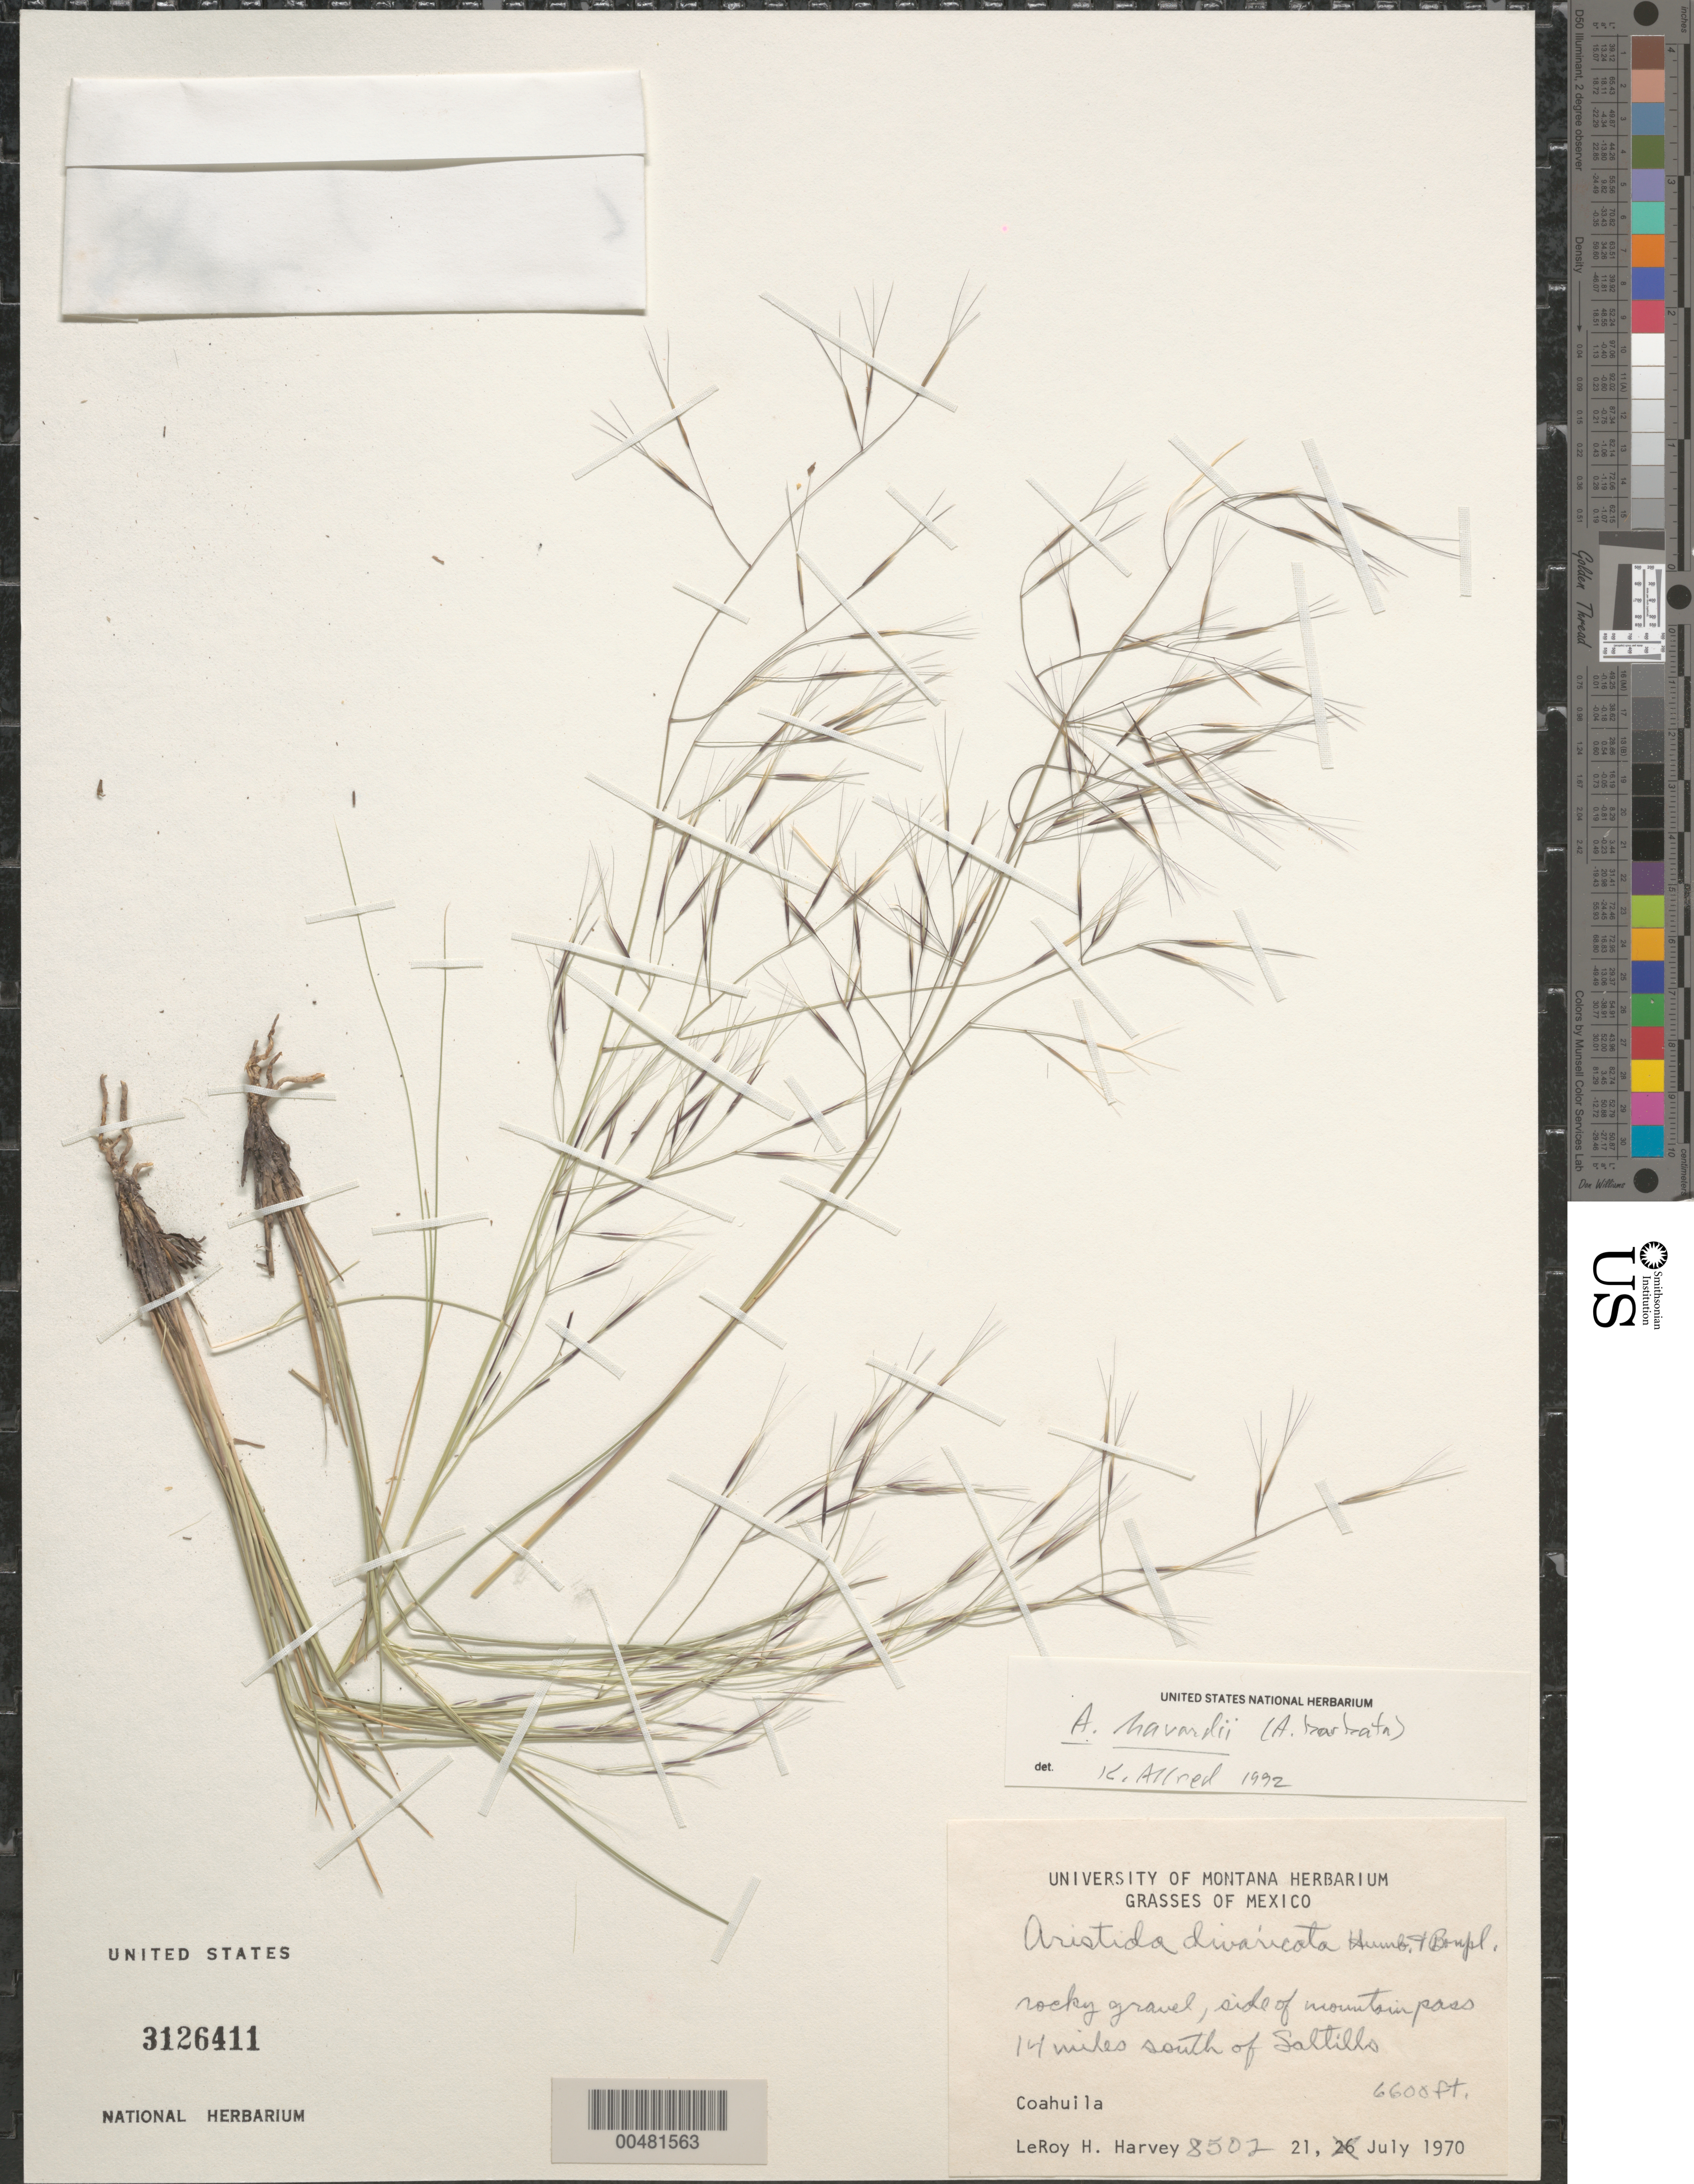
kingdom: Plantae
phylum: Tracheophyta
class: Liliopsida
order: Poales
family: Poaceae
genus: Aristida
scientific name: Aristida havardii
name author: Vasey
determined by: Allred, K.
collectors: L. H. Harvey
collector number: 8502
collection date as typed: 21 Jul 1970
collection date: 1970-07-21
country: Mexico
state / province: Coahuila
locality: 14 mi S of Saltillo, side of mountain pass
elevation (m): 2012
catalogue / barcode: US 3126411